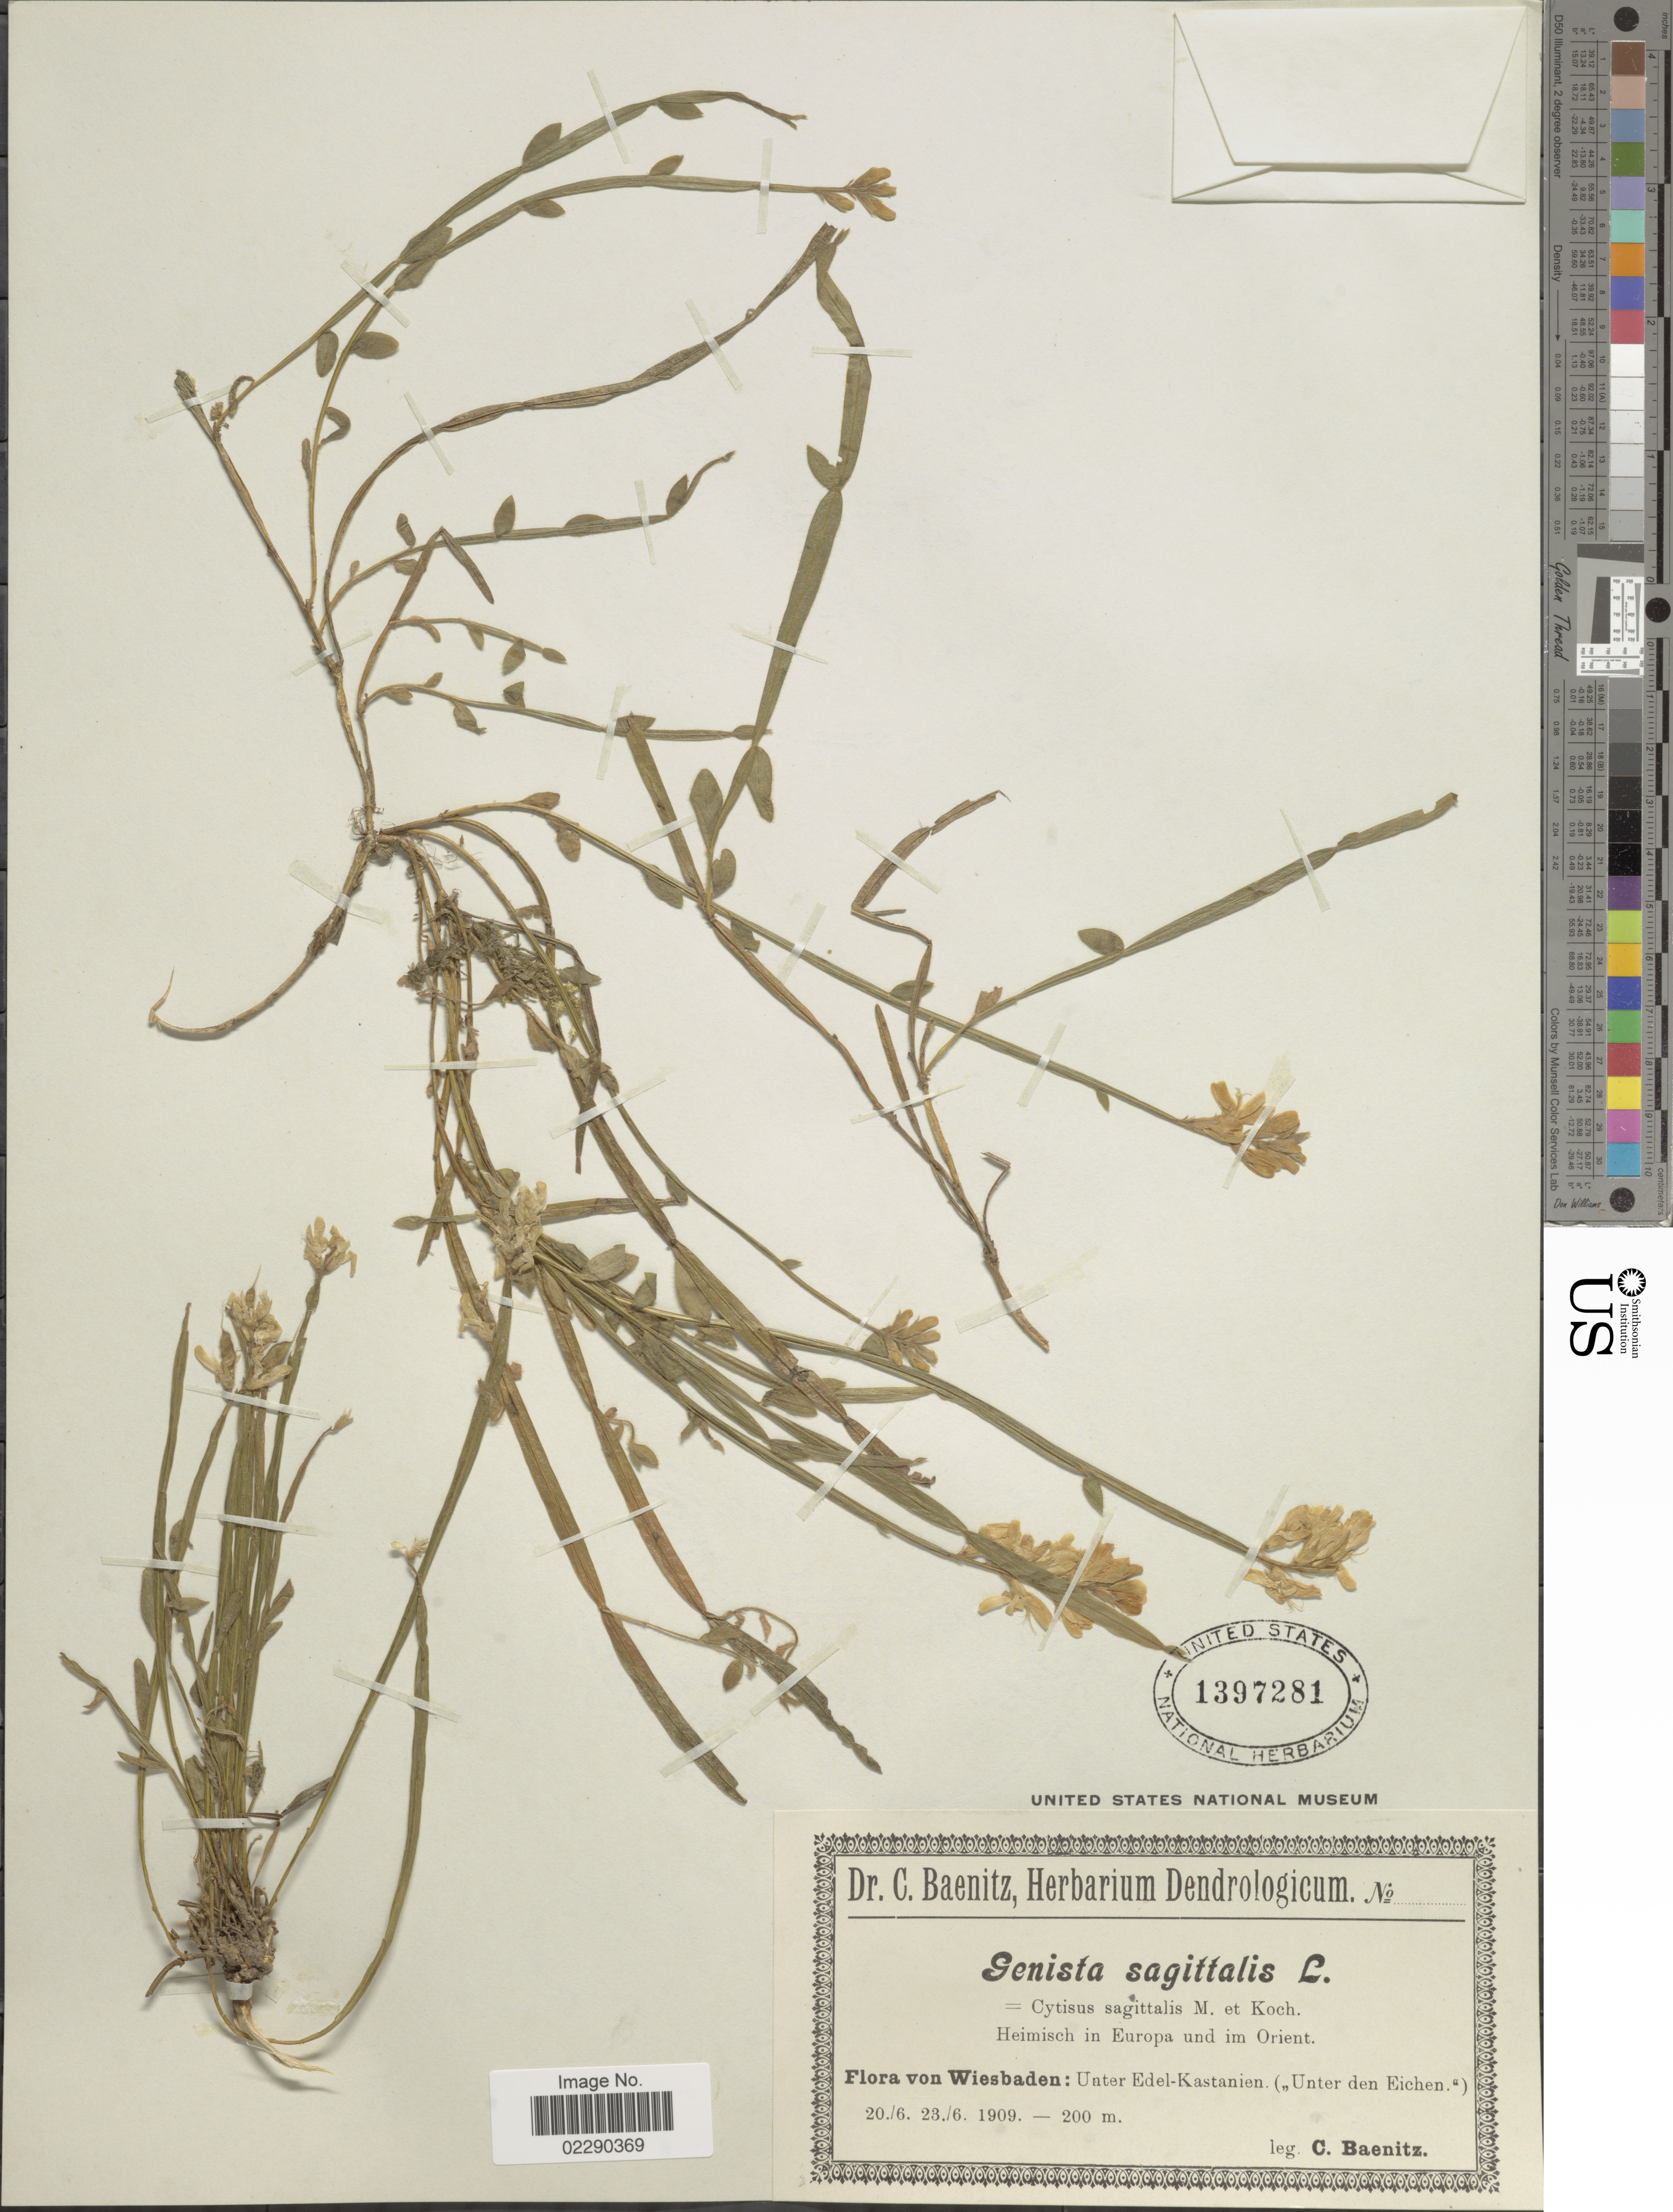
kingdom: Plantae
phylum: Tracheophyta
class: Magnoliopsida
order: Fabales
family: Fabaceae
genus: Genista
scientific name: Genista sagittalis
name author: L.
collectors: C. G. Baenitz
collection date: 1909-06-20/1909-06-23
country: Germany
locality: Wiesbaden, unter Edel-Kastanien (Unter den Eichen)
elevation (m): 200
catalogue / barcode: US 1397281